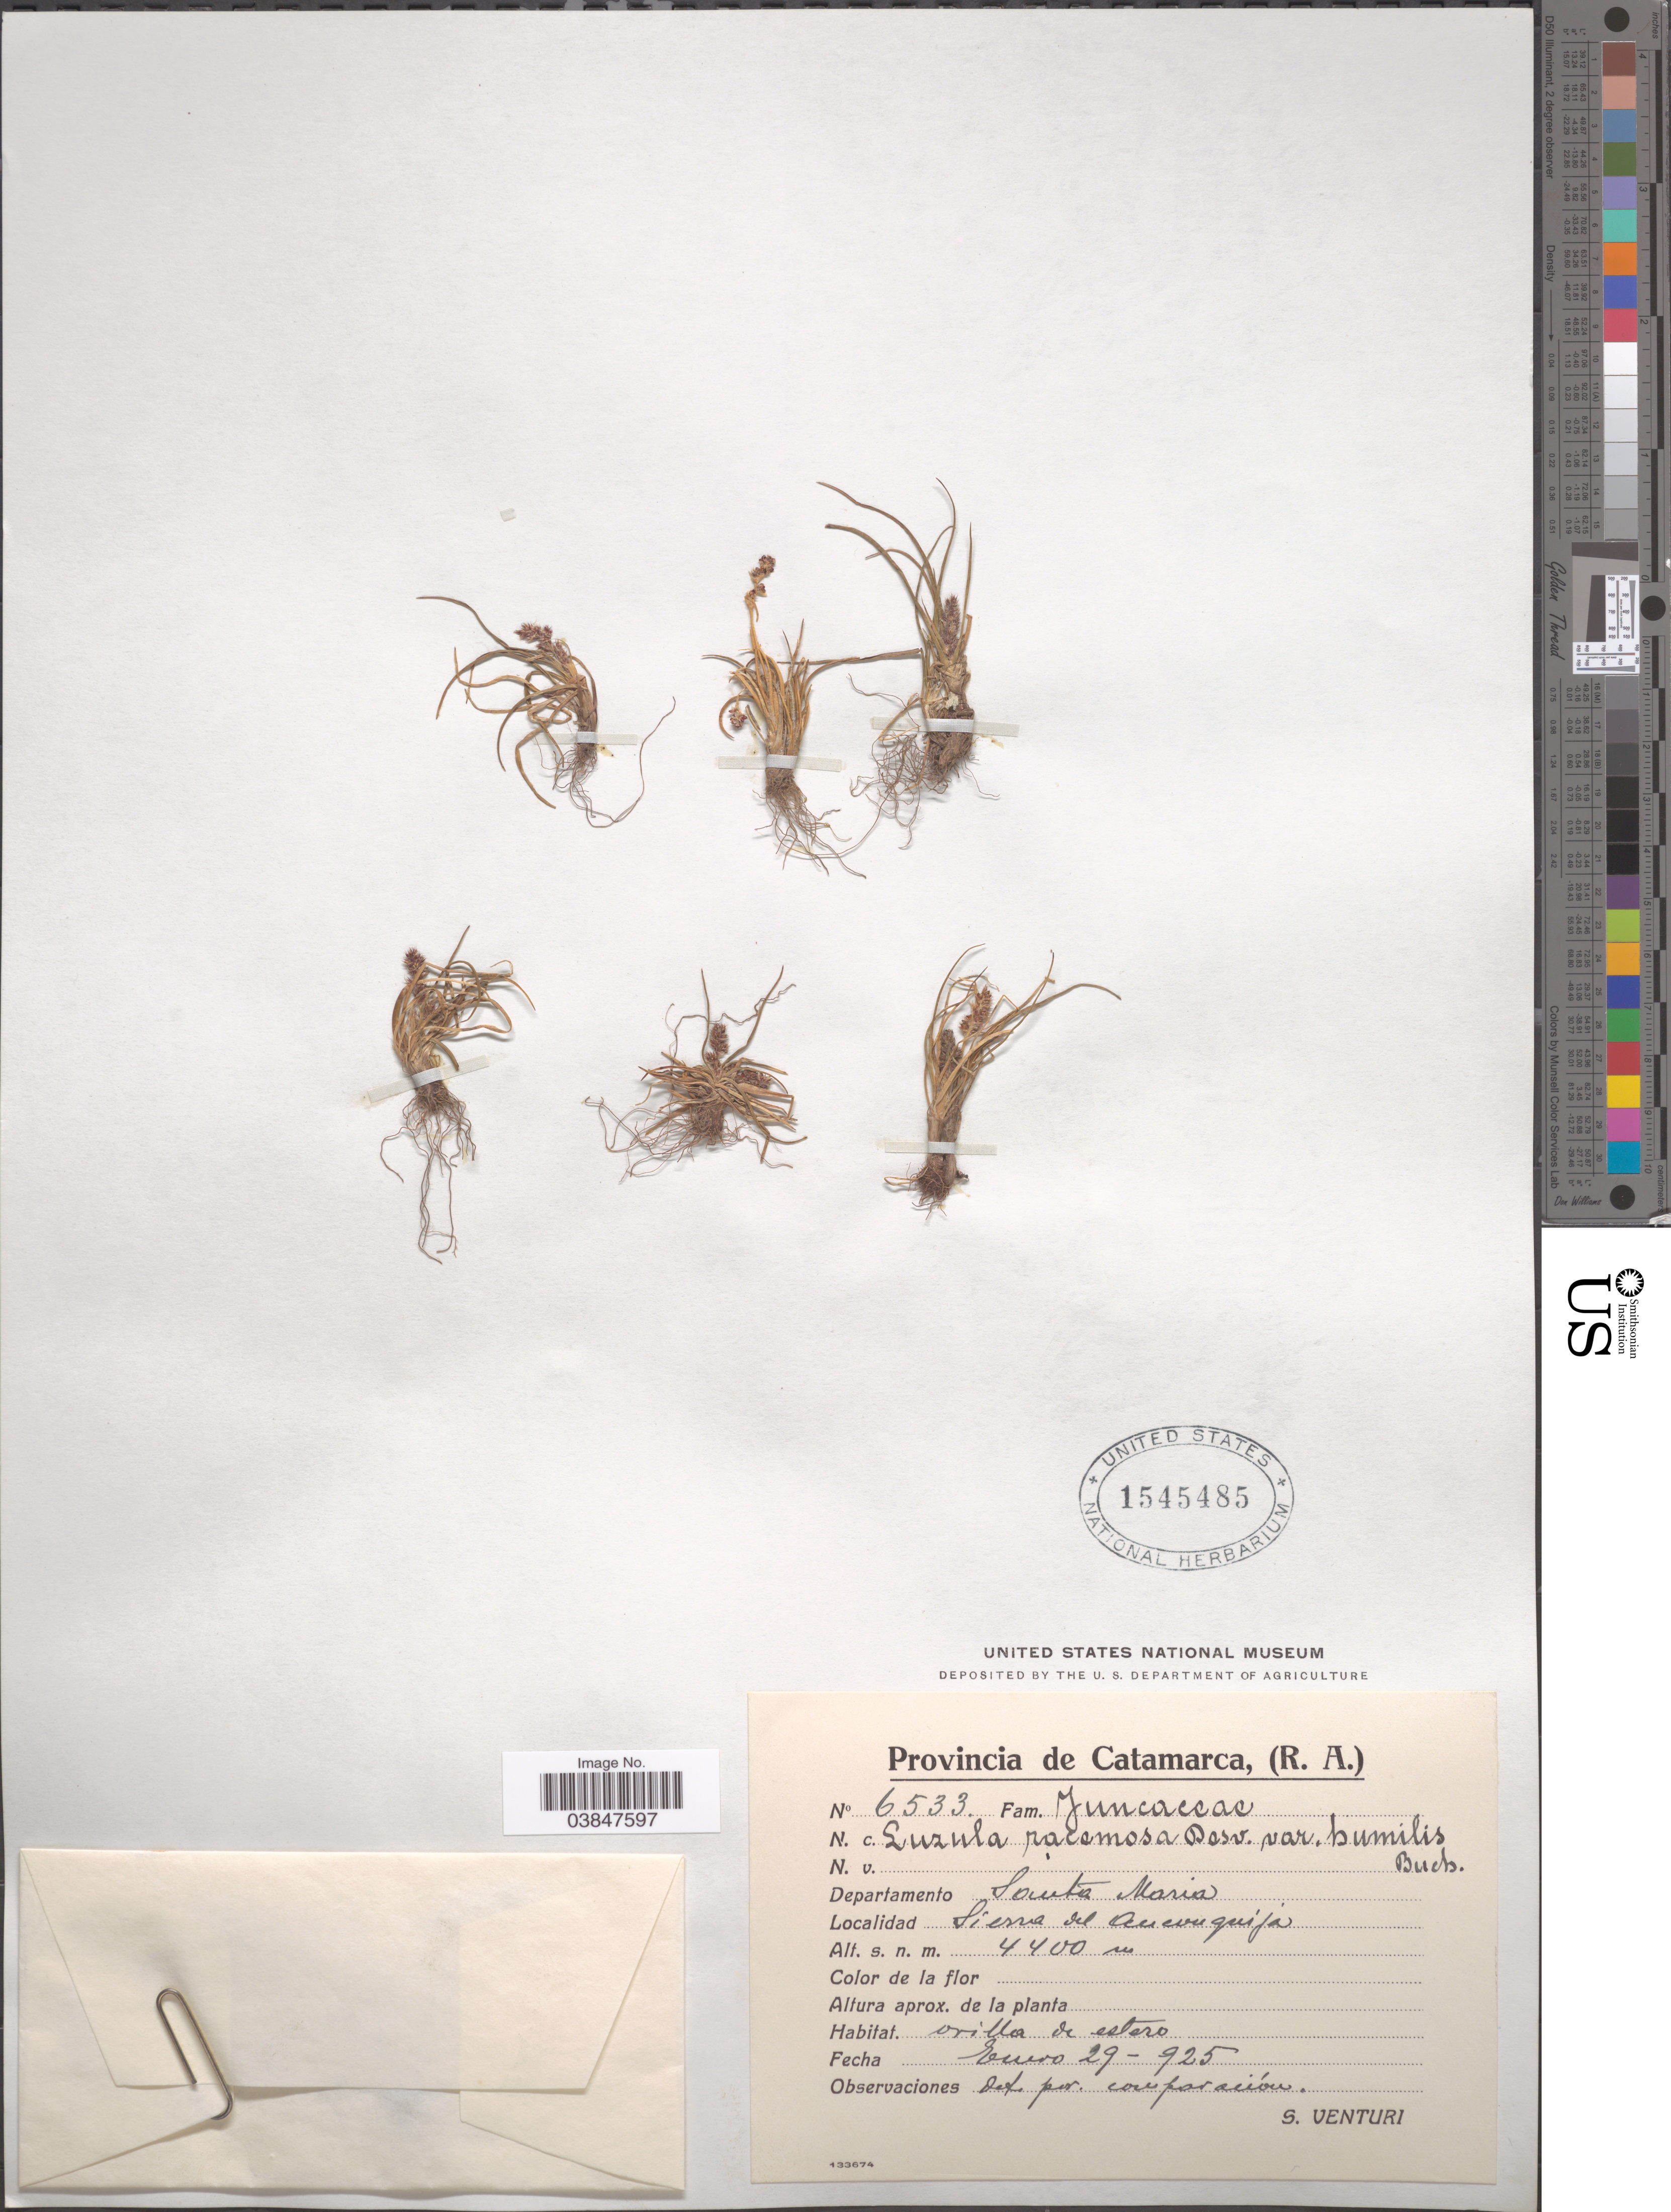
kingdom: Plantae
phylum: Tracheophyta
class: Liliopsida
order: Poales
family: Juncaceae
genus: Luzula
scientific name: Luzula racemosa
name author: Desv.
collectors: S. Venturi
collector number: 6533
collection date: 1925-01-29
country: Argentina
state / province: Catamarca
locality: Departamento Santa Maria. Sierra del Aconquija.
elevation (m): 4400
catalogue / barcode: US 1545485